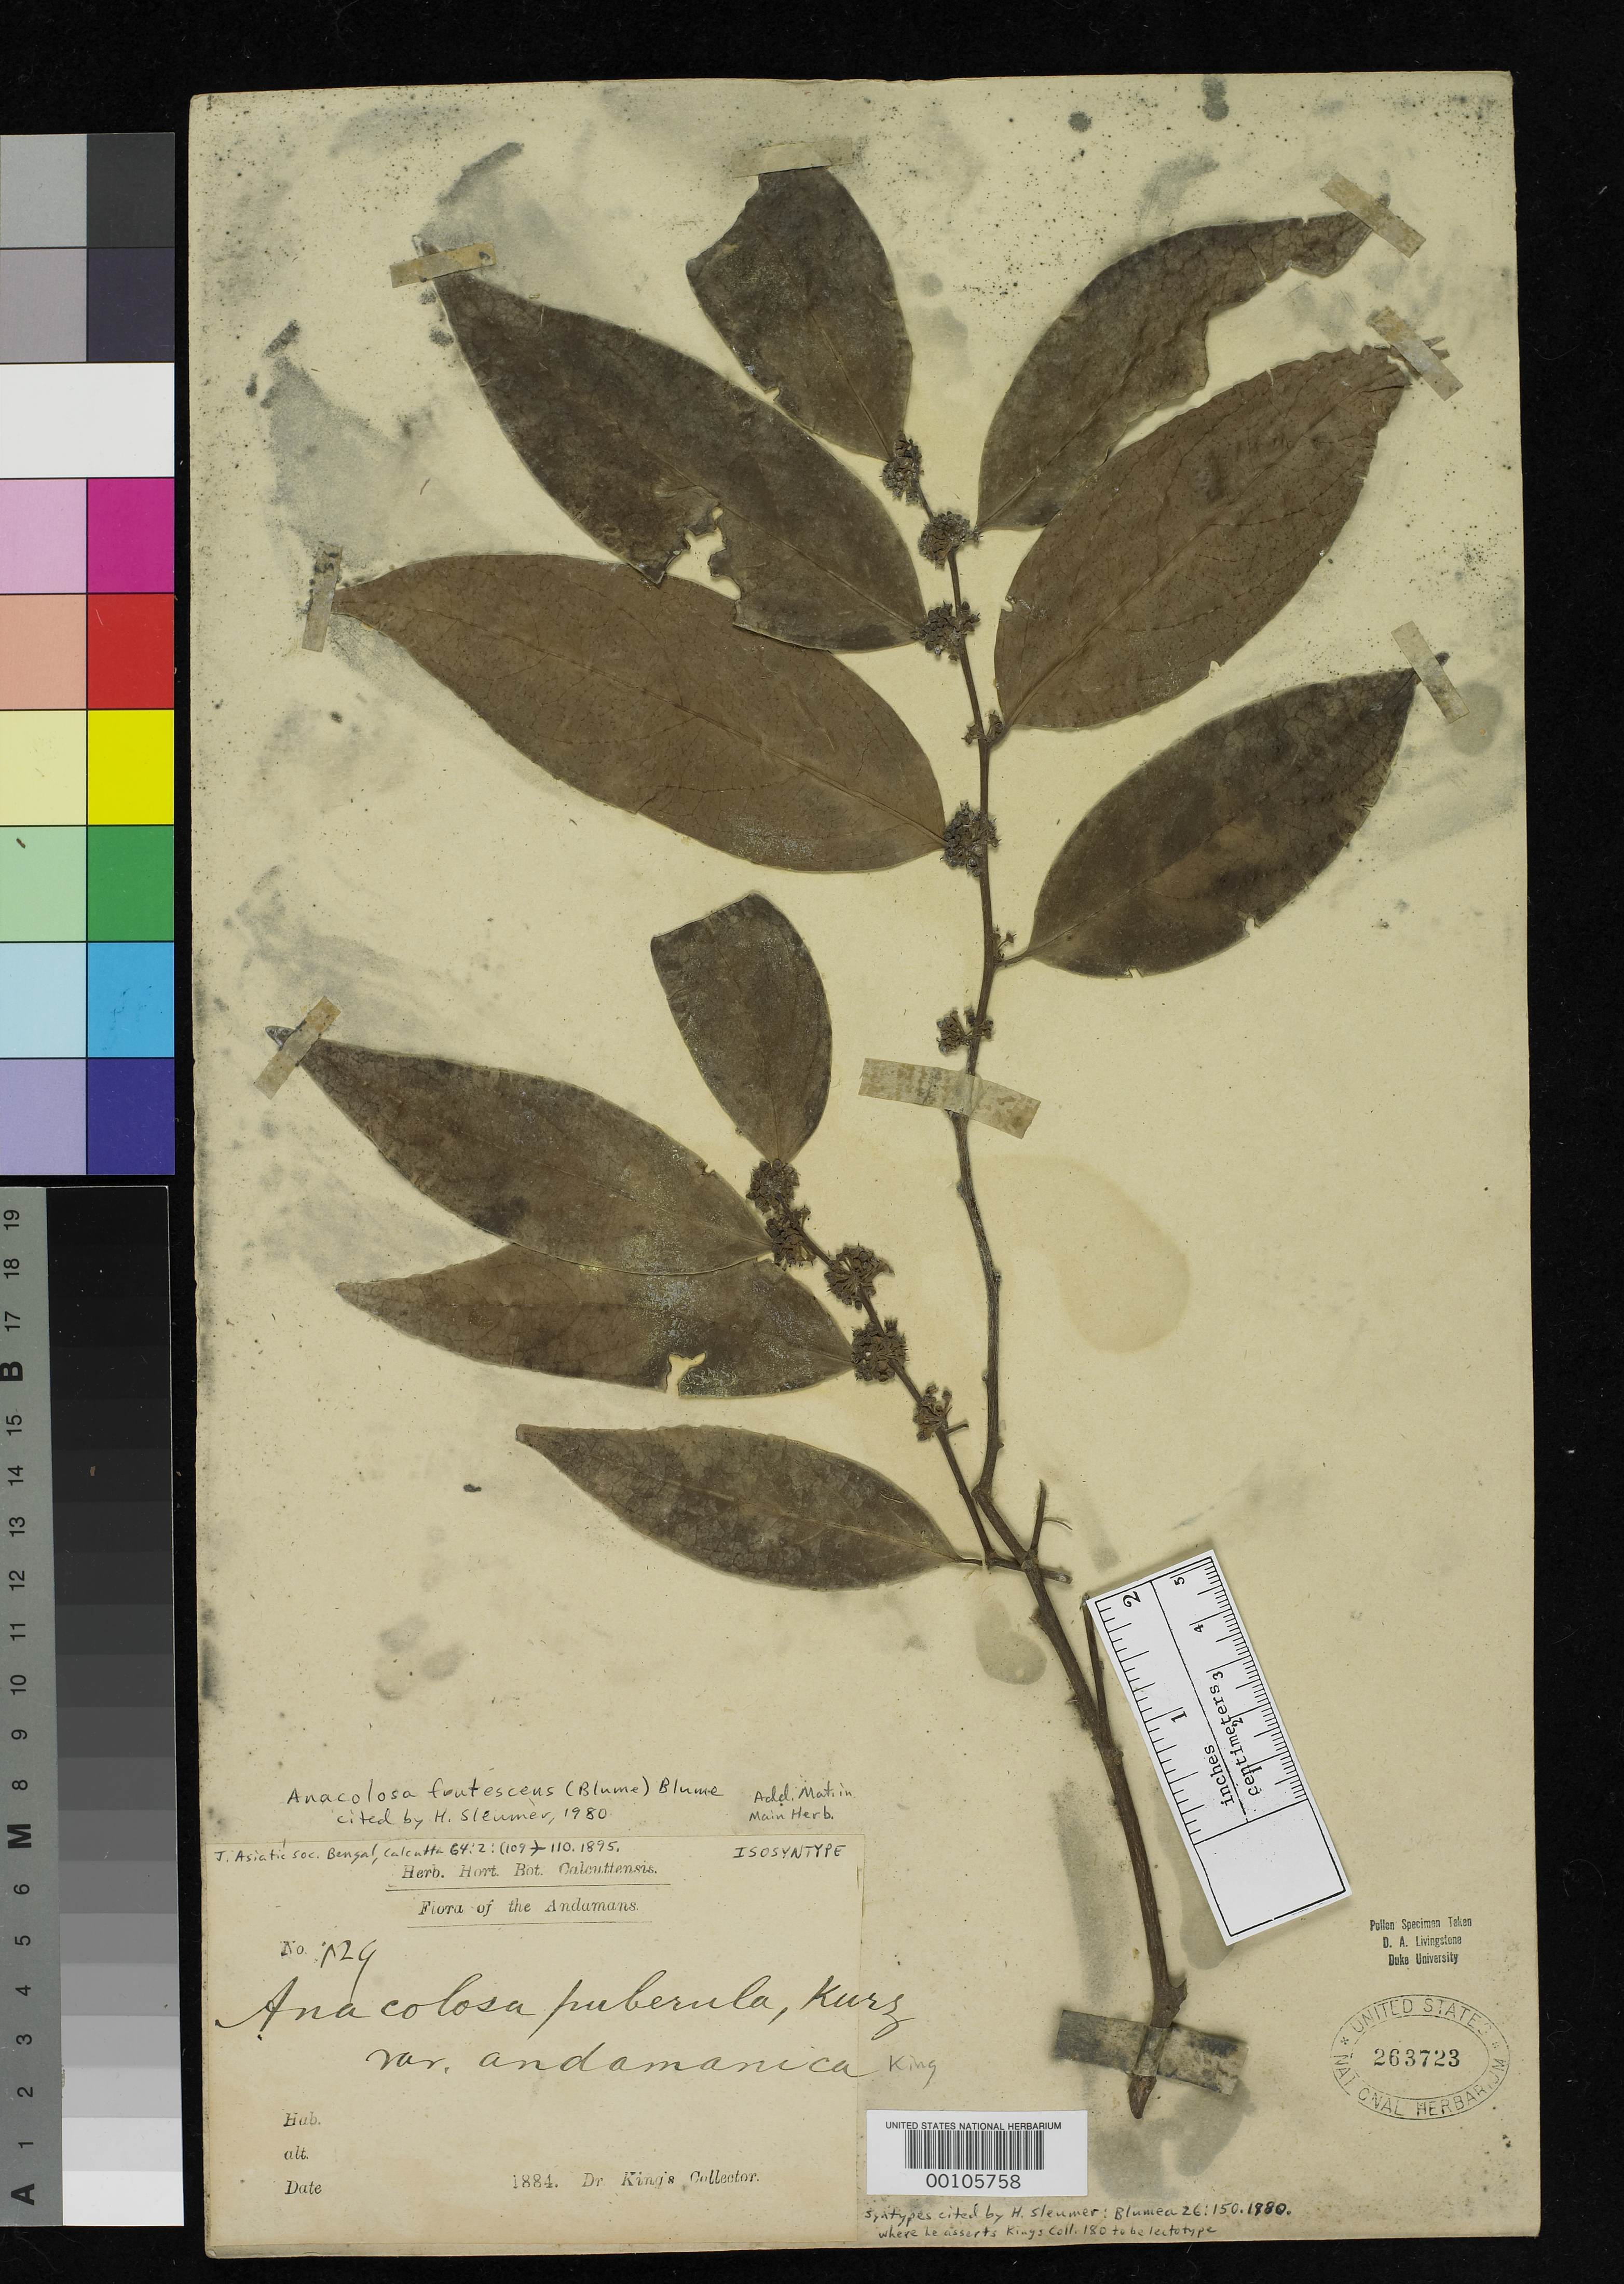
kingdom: Plantae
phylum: Tracheophyta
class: Magnoliopsida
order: Santalales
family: Aptandraceae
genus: Anacolosa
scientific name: Anacolosa puberula var. andamanica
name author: King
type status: Isosyntype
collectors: H. Kunstler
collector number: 129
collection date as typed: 1884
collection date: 1884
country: India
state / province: Andaman and Nicobar Islands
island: Andaman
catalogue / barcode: US 263723